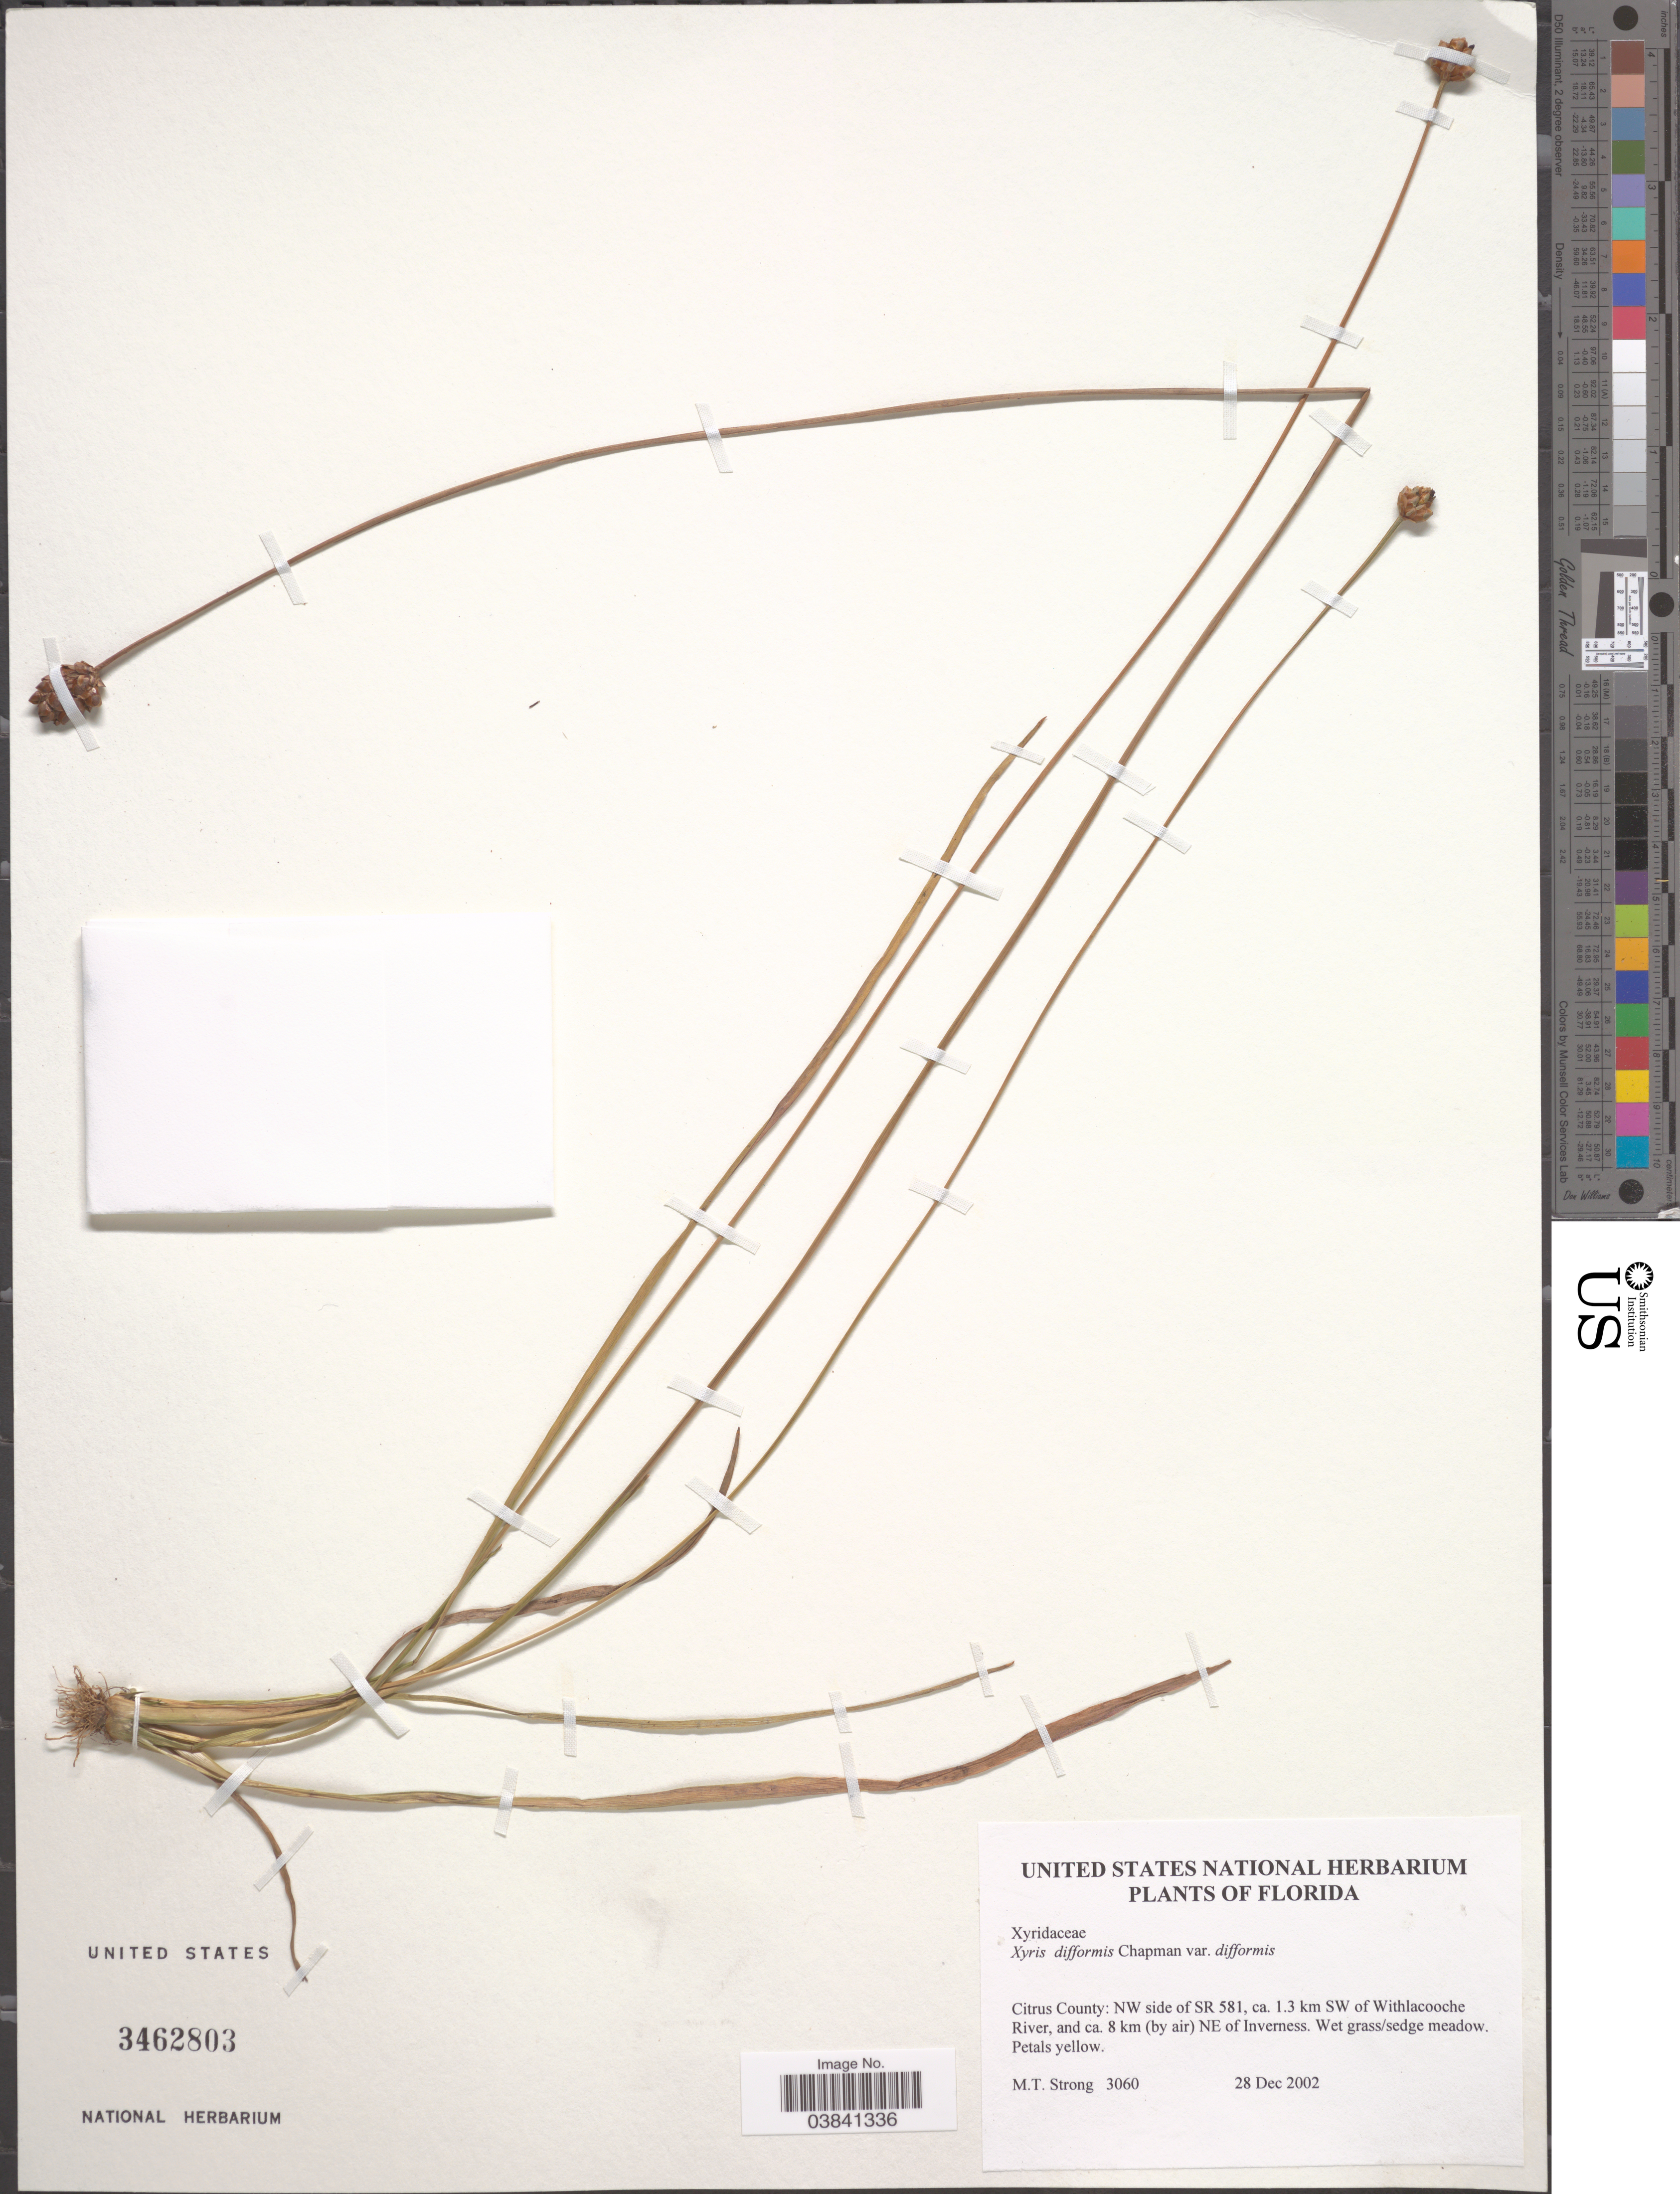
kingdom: Plantae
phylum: Tracheophyta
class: Liliopsida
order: Poales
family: Xyridaceae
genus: Xyris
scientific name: Xyris difformis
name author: Chapm.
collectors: M. T. Strong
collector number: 3060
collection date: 2002-12-28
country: United States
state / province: Florida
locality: Citrus County: NW side of SR 581, ca. 1.3 km SW of Withlacooche River, and ca. 8 km (by air) NE of Inverness.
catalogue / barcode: US 3462803